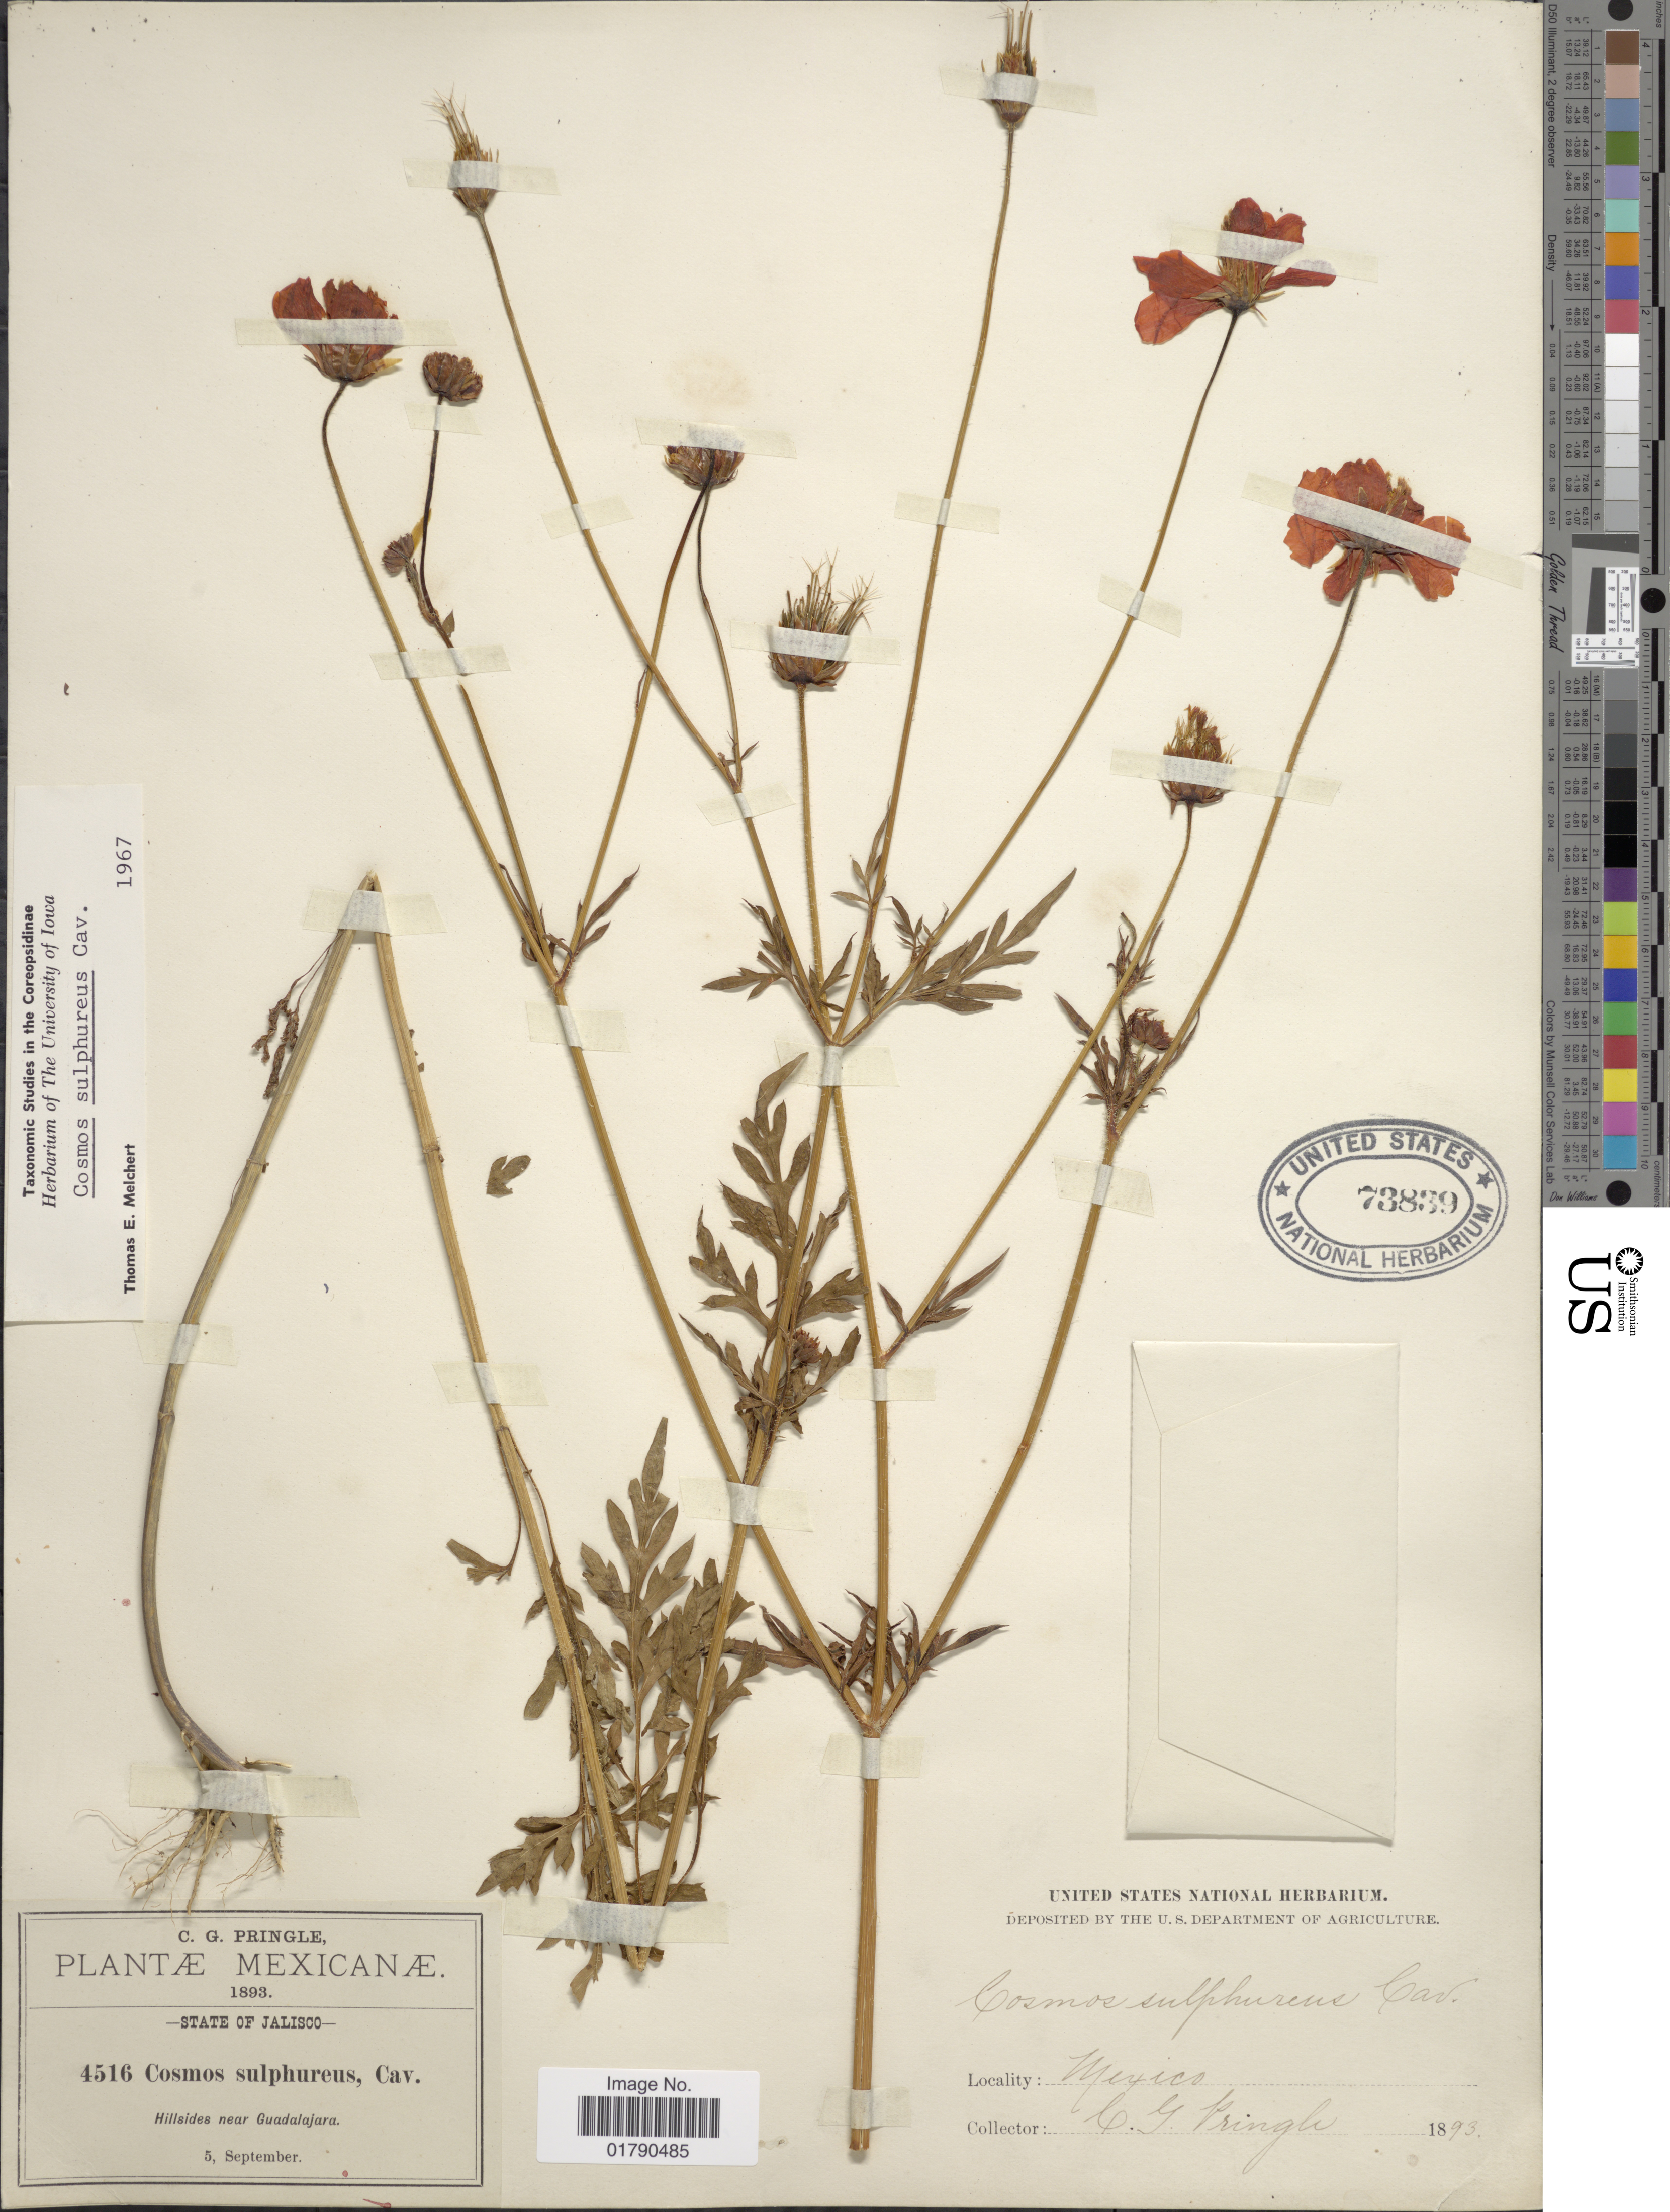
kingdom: Plantae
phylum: Tracheophyta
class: Magnoliopsida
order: Asterales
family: Asteraceae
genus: Cosmos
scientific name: Cosmos sulphureus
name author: Cav.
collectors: C. G. Pringle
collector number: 4516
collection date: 1893-09-05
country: Mexico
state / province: Jalisco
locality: Hillsides near Guadalajara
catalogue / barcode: US 73839